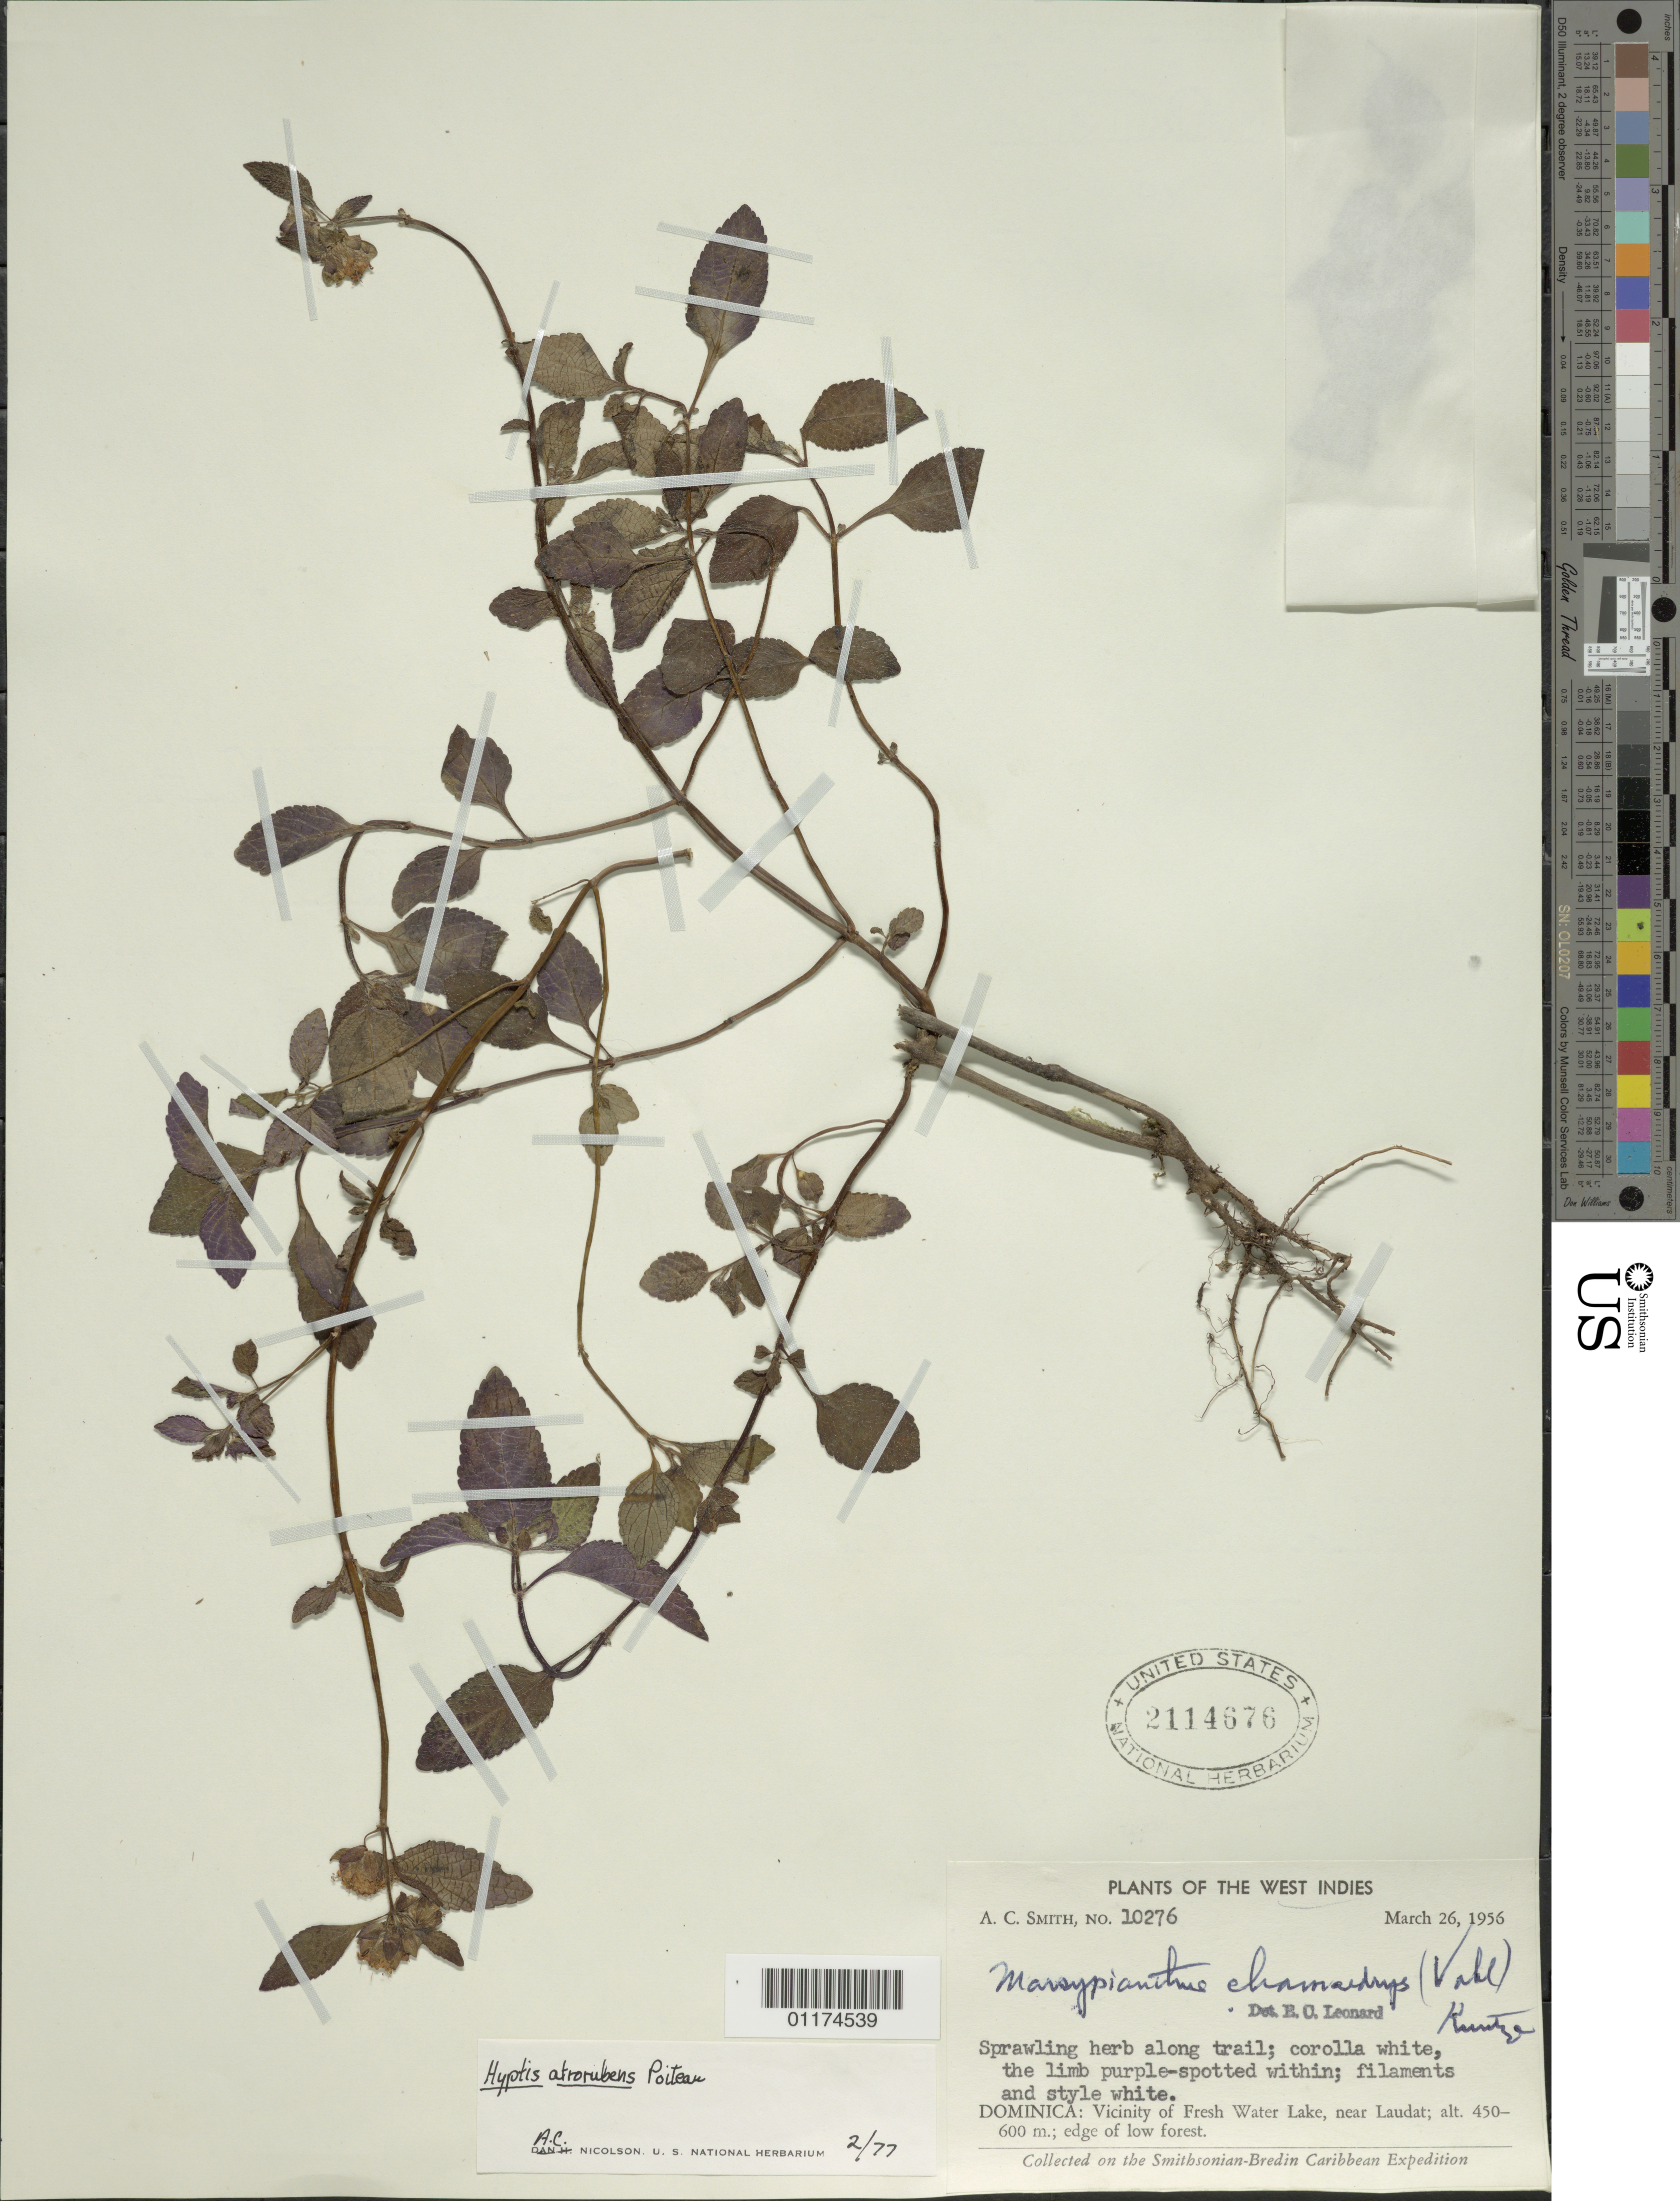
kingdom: Plantae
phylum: Tracheophyta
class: Magnoliopsida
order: Lamiales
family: Lamiaceae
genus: Hyptis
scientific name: Hyptis atrorubens var. atrorubens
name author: Poit.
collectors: A. C. Smith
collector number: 10276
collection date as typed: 26 Mar 1956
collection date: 1956-03-26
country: Dominica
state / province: St. George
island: Dominica I.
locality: Vicinity of Fresh Water Lake, near Laudat; edge of low forest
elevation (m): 450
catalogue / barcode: US 2114676